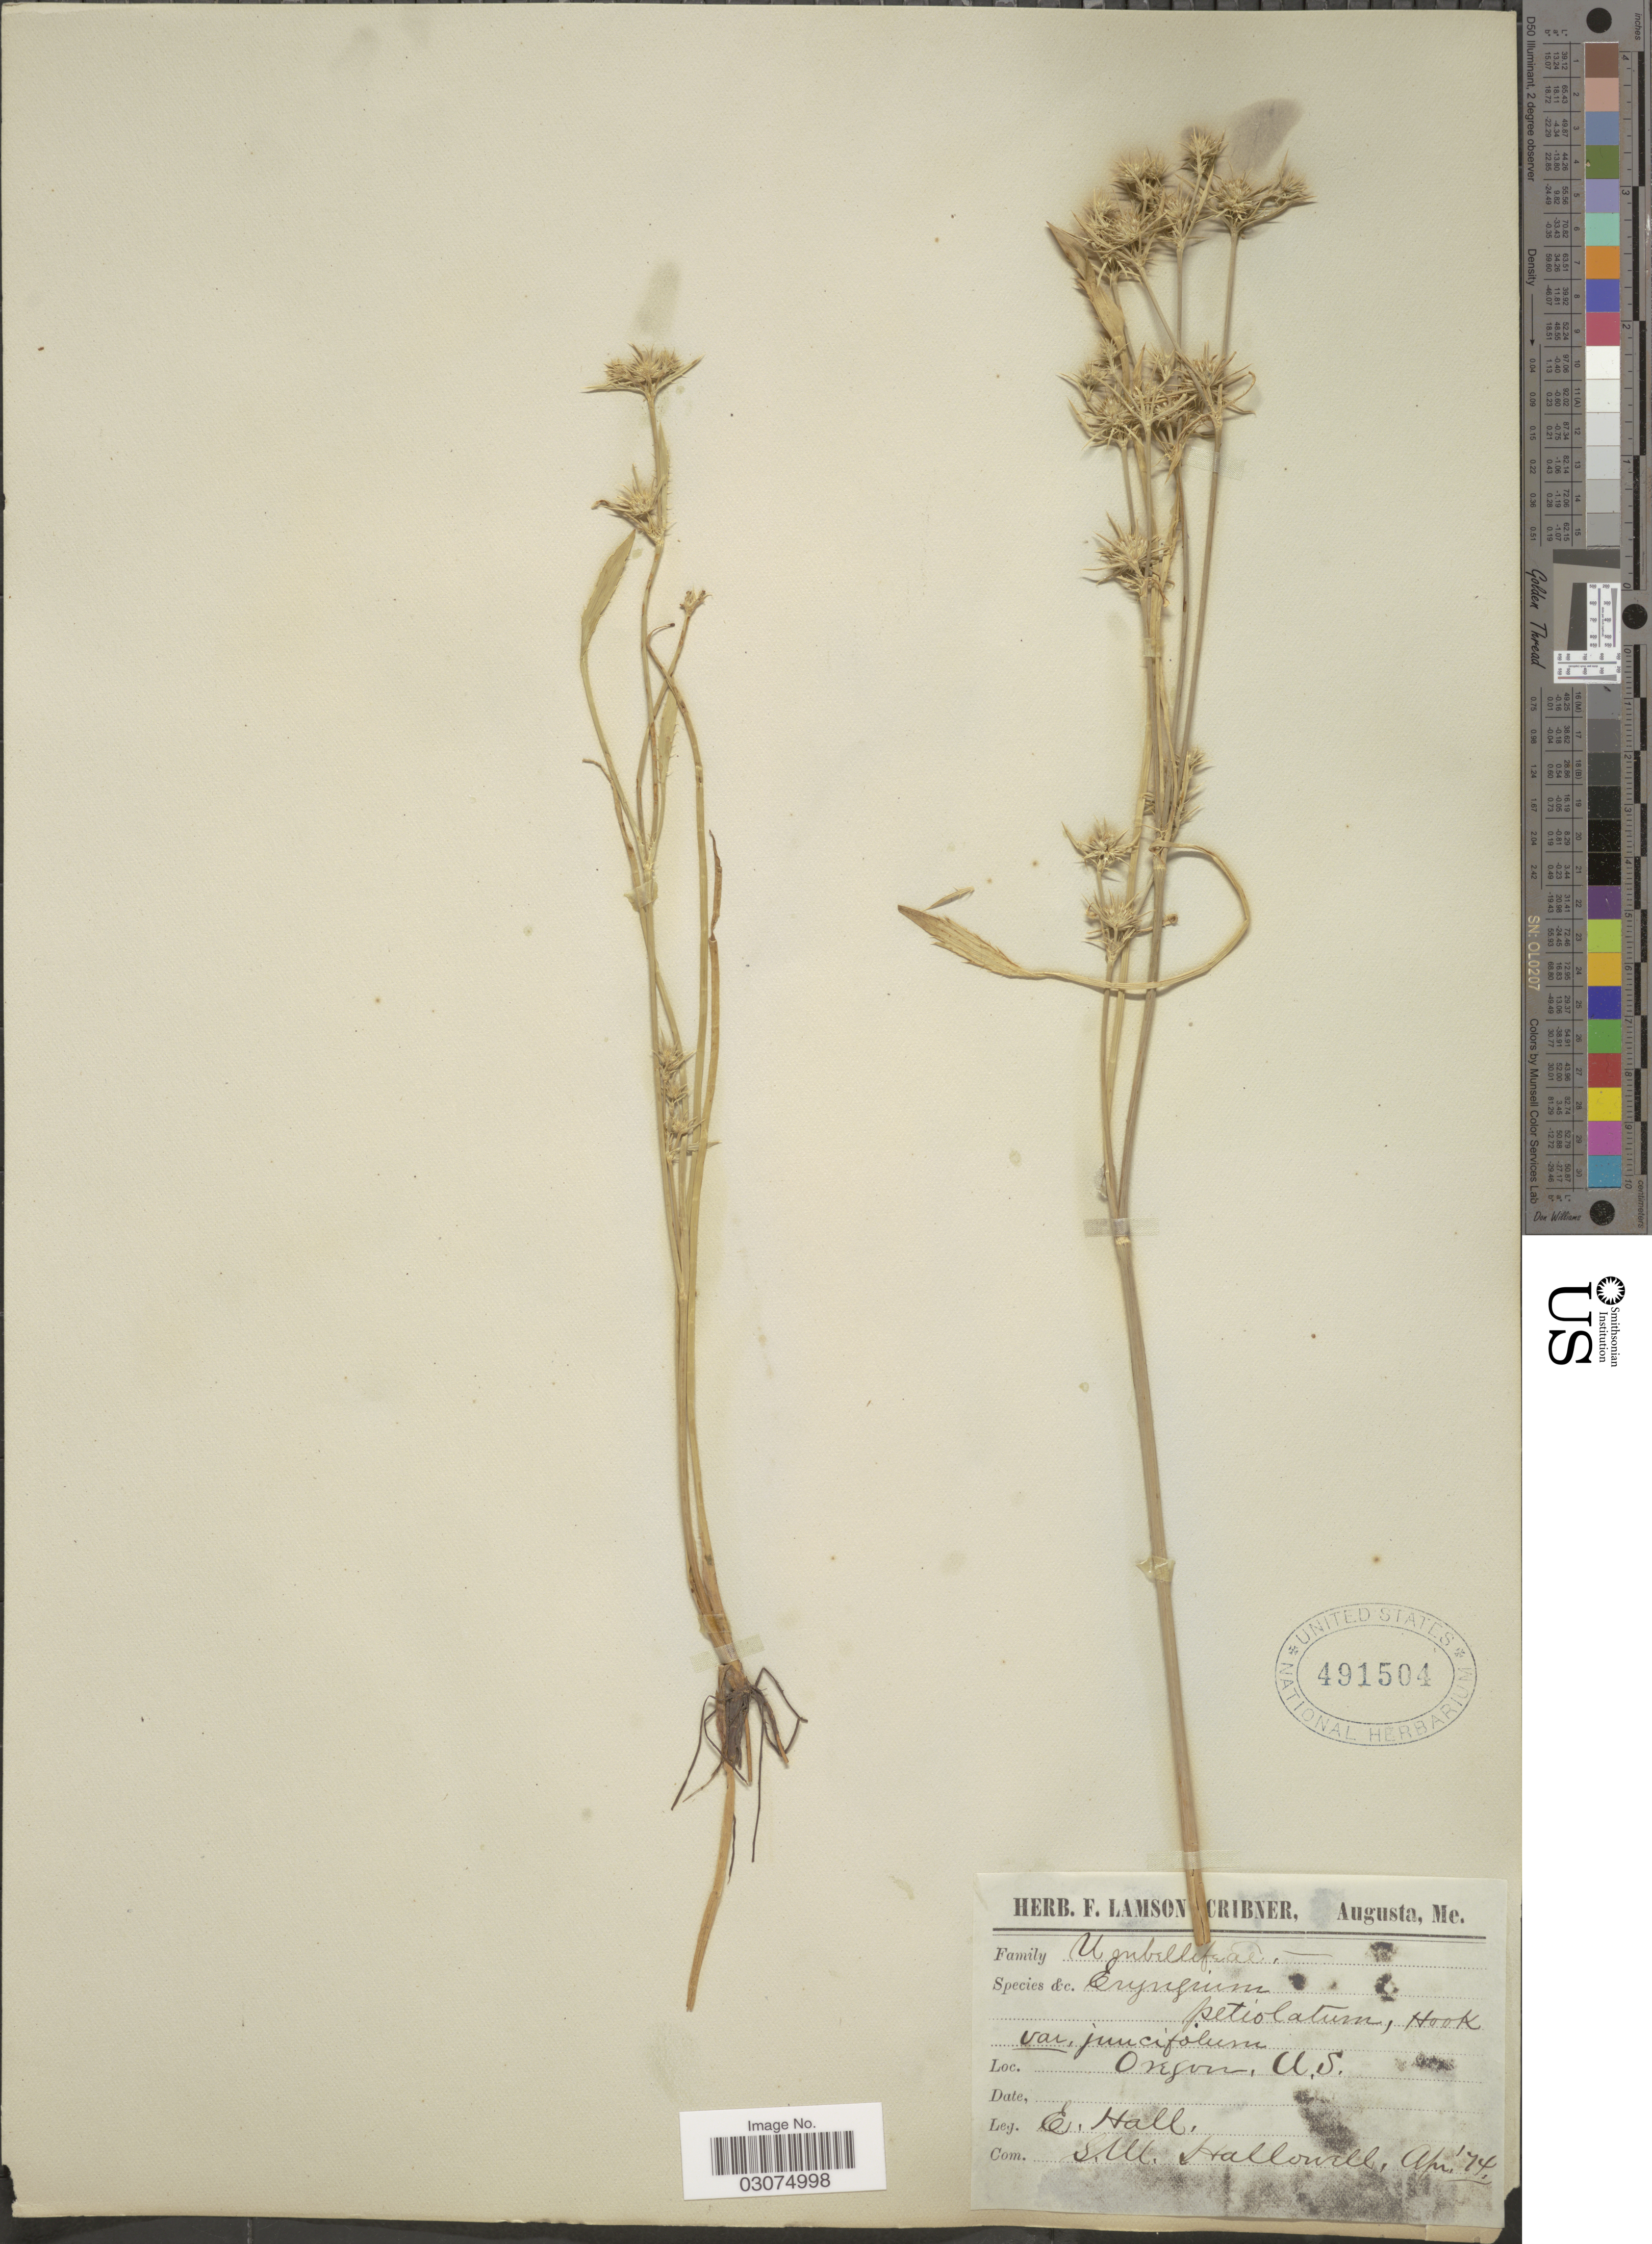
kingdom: Plantae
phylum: Tracheophyta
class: Magnoliopsida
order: Apiales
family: Apiaceae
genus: Eryngium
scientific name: Eryngium petiolatum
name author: Hook.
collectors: E. Hall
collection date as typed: Transcribed d/m/y: /4/74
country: United States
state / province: Oregon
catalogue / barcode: US 491504